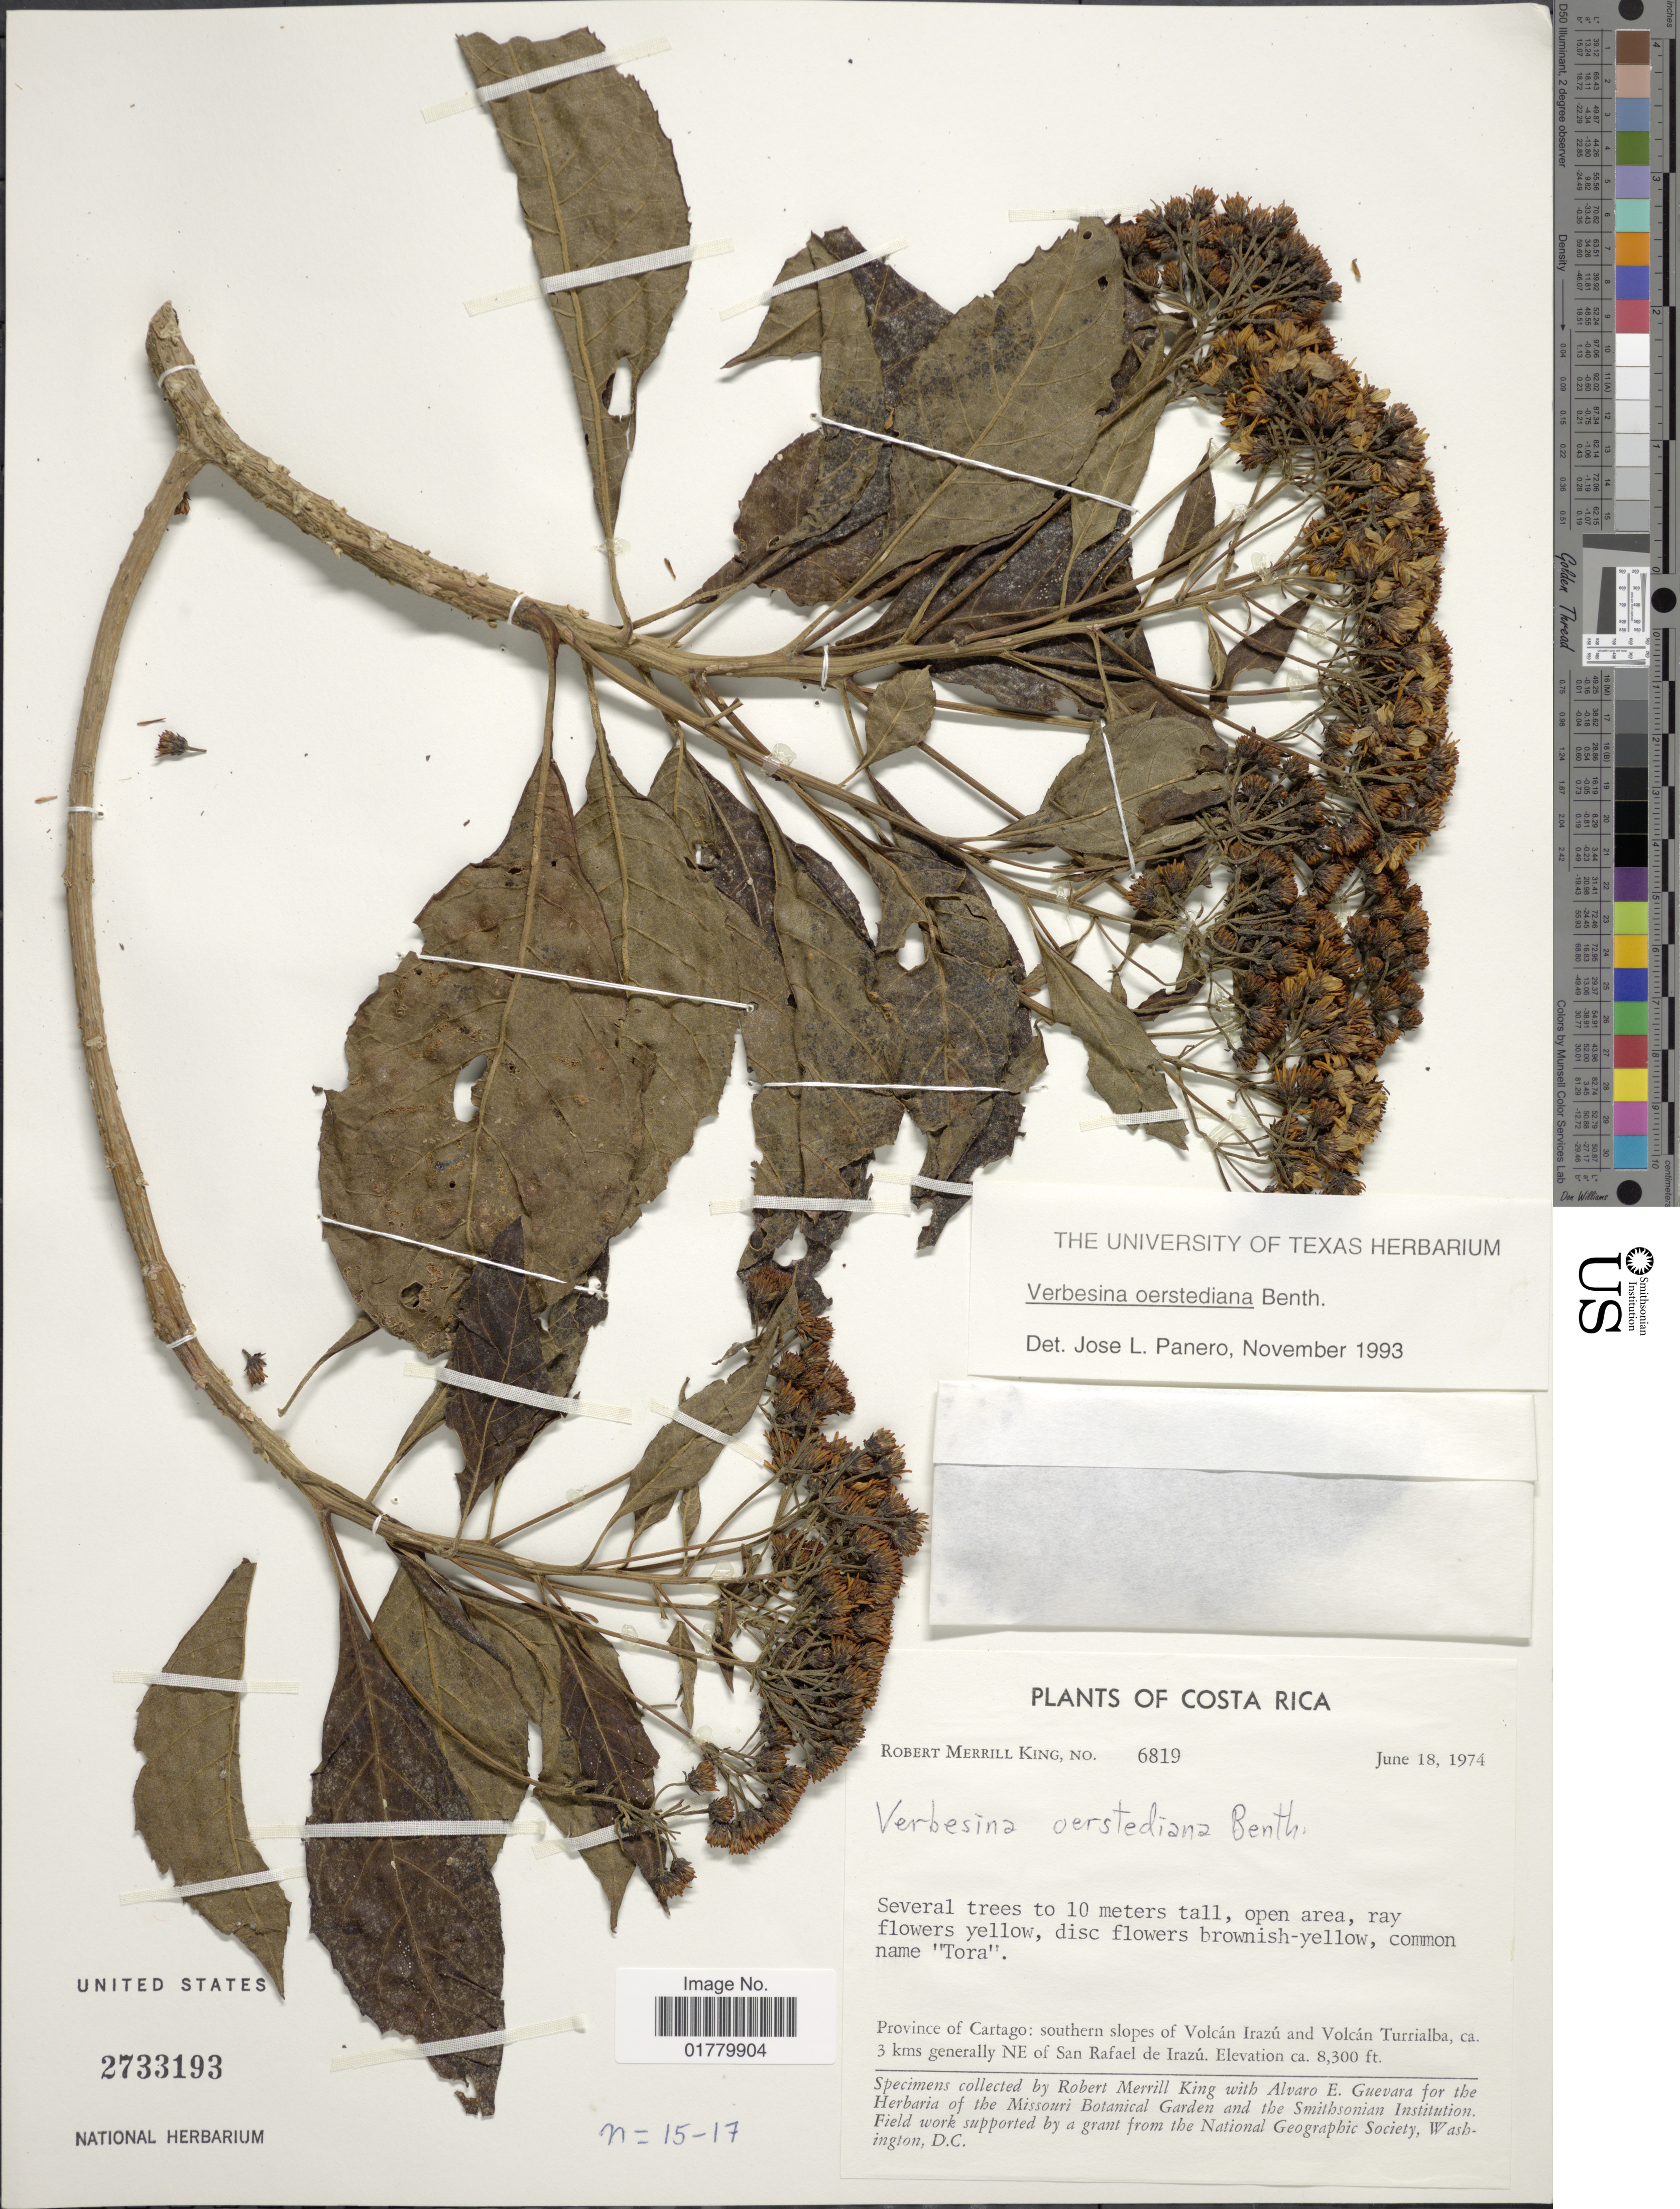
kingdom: Plantae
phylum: Tracheophyta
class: Magnoliopsida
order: Asterales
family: Asteraceae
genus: Verbesina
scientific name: Verbesina oerstediana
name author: Benth. in Oerst.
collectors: R. M. King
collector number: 6819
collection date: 1974-06-18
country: Costa Rica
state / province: Cartago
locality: Southern slopes of Volcán Irazú and Volcán Turrialba, ca. 3 kms generally NE of San Rafael de Irazú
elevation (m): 2530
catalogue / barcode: US 2733193